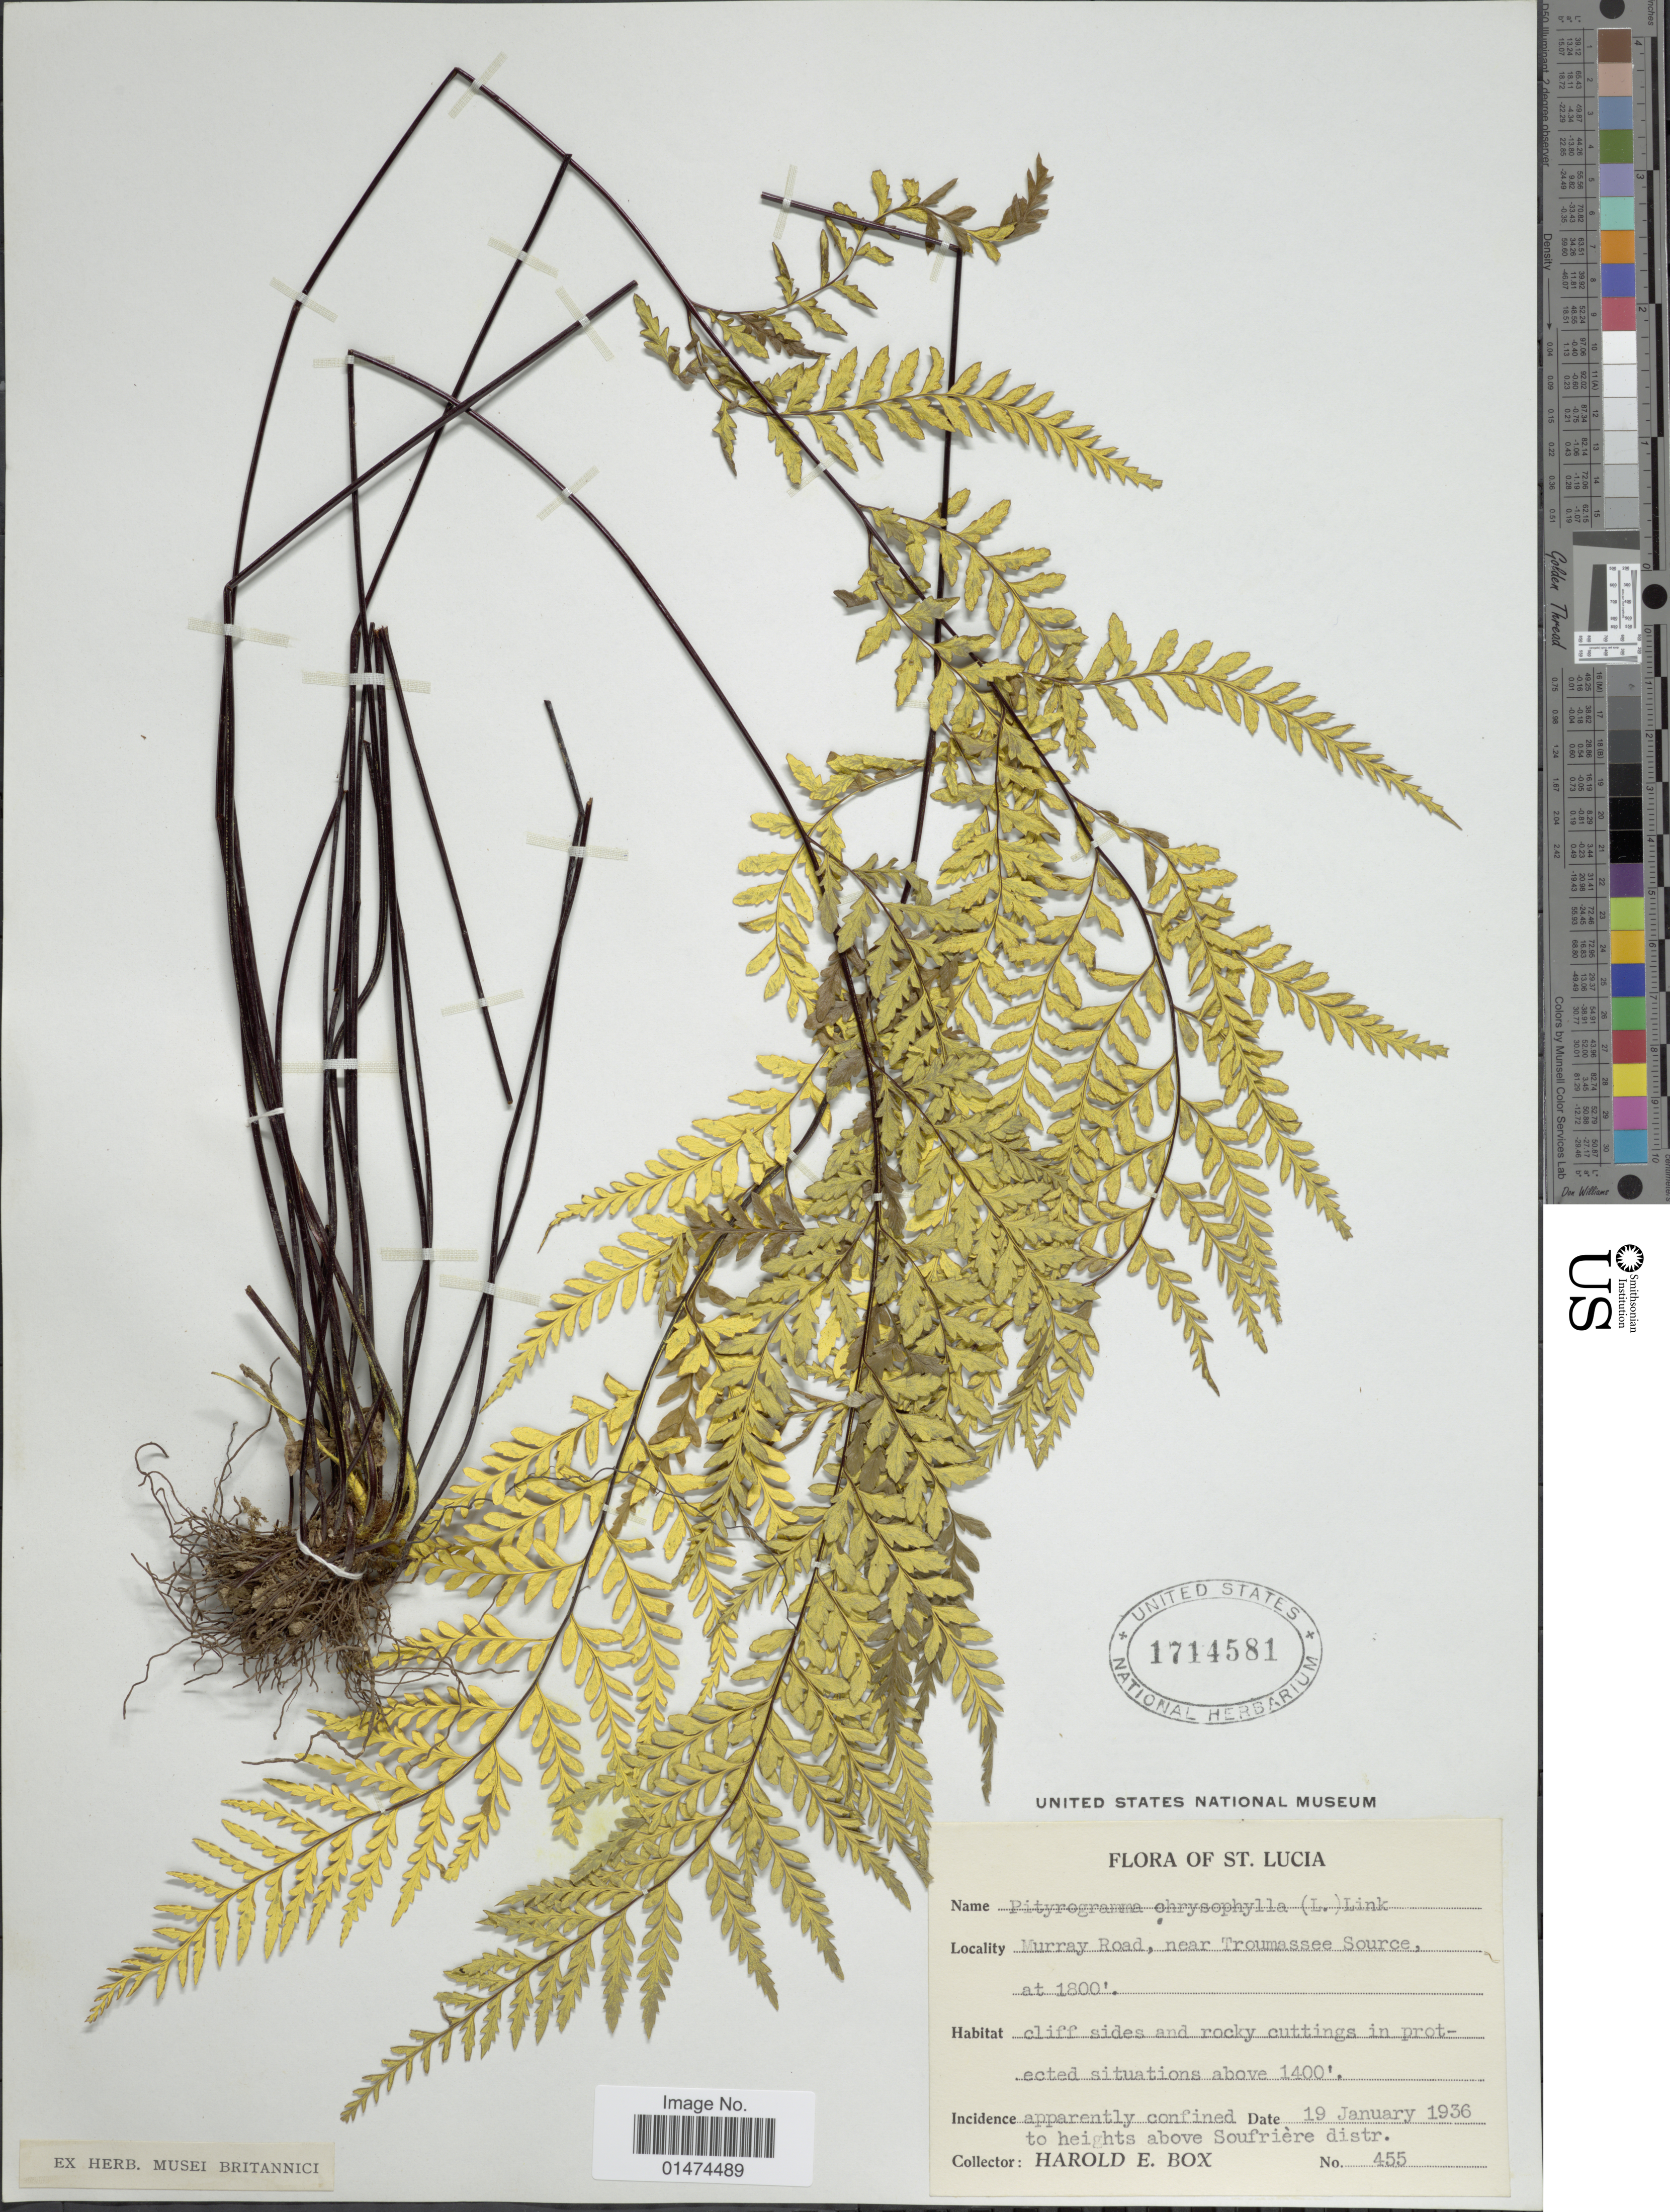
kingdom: Plantae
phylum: Tracheophyta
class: Polypodiopsida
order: Polypodiales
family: Pteridaceae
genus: Pityrogramma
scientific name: Pityrogramma chrysophylla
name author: (Sw.) Link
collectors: H. E. Box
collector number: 455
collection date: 1936-01-19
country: St. Lucia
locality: St. Lucia, Murray Road, near Troumassee Source.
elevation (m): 1800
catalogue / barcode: US 1714581